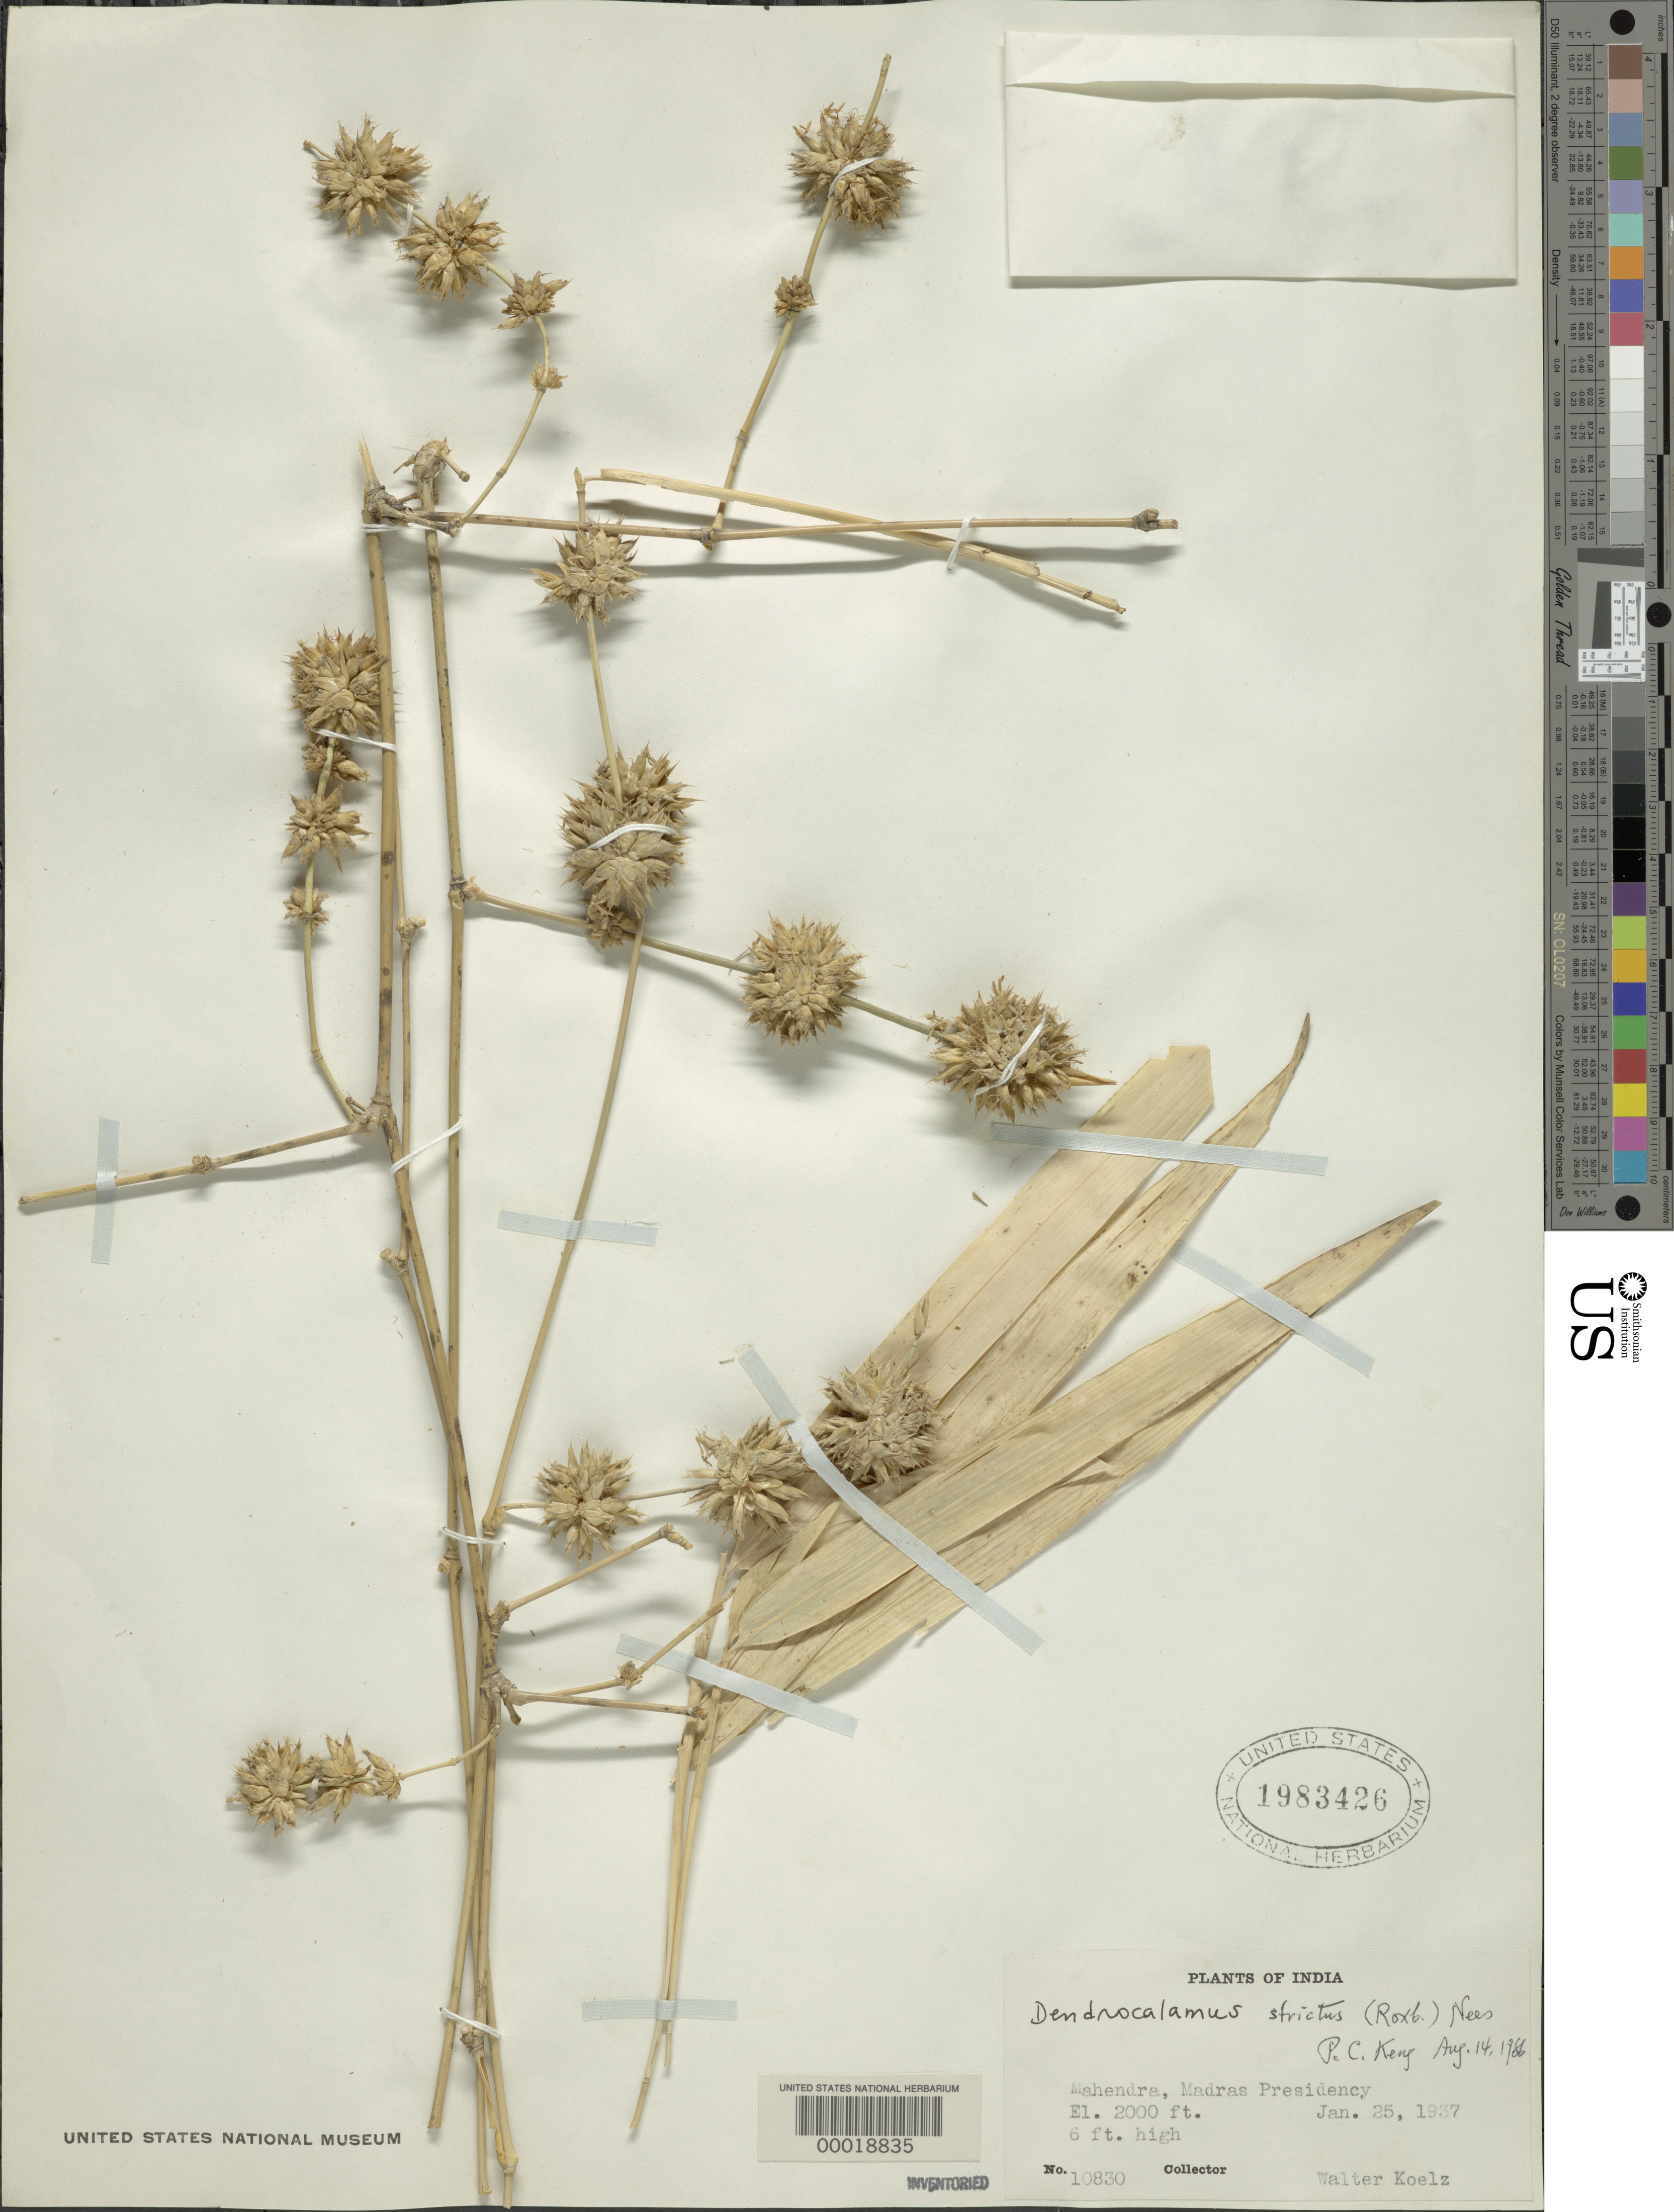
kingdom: Plantae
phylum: Tracheophyta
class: Liliopsida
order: Poales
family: Poaceae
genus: Dendrocalamus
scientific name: Dendrocalamus strictus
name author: (Roxb.) Nees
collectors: W. N. Koelz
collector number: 10830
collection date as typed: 25 Jan 1937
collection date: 1937-01-25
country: India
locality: Mahendra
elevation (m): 610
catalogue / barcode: US 1983426